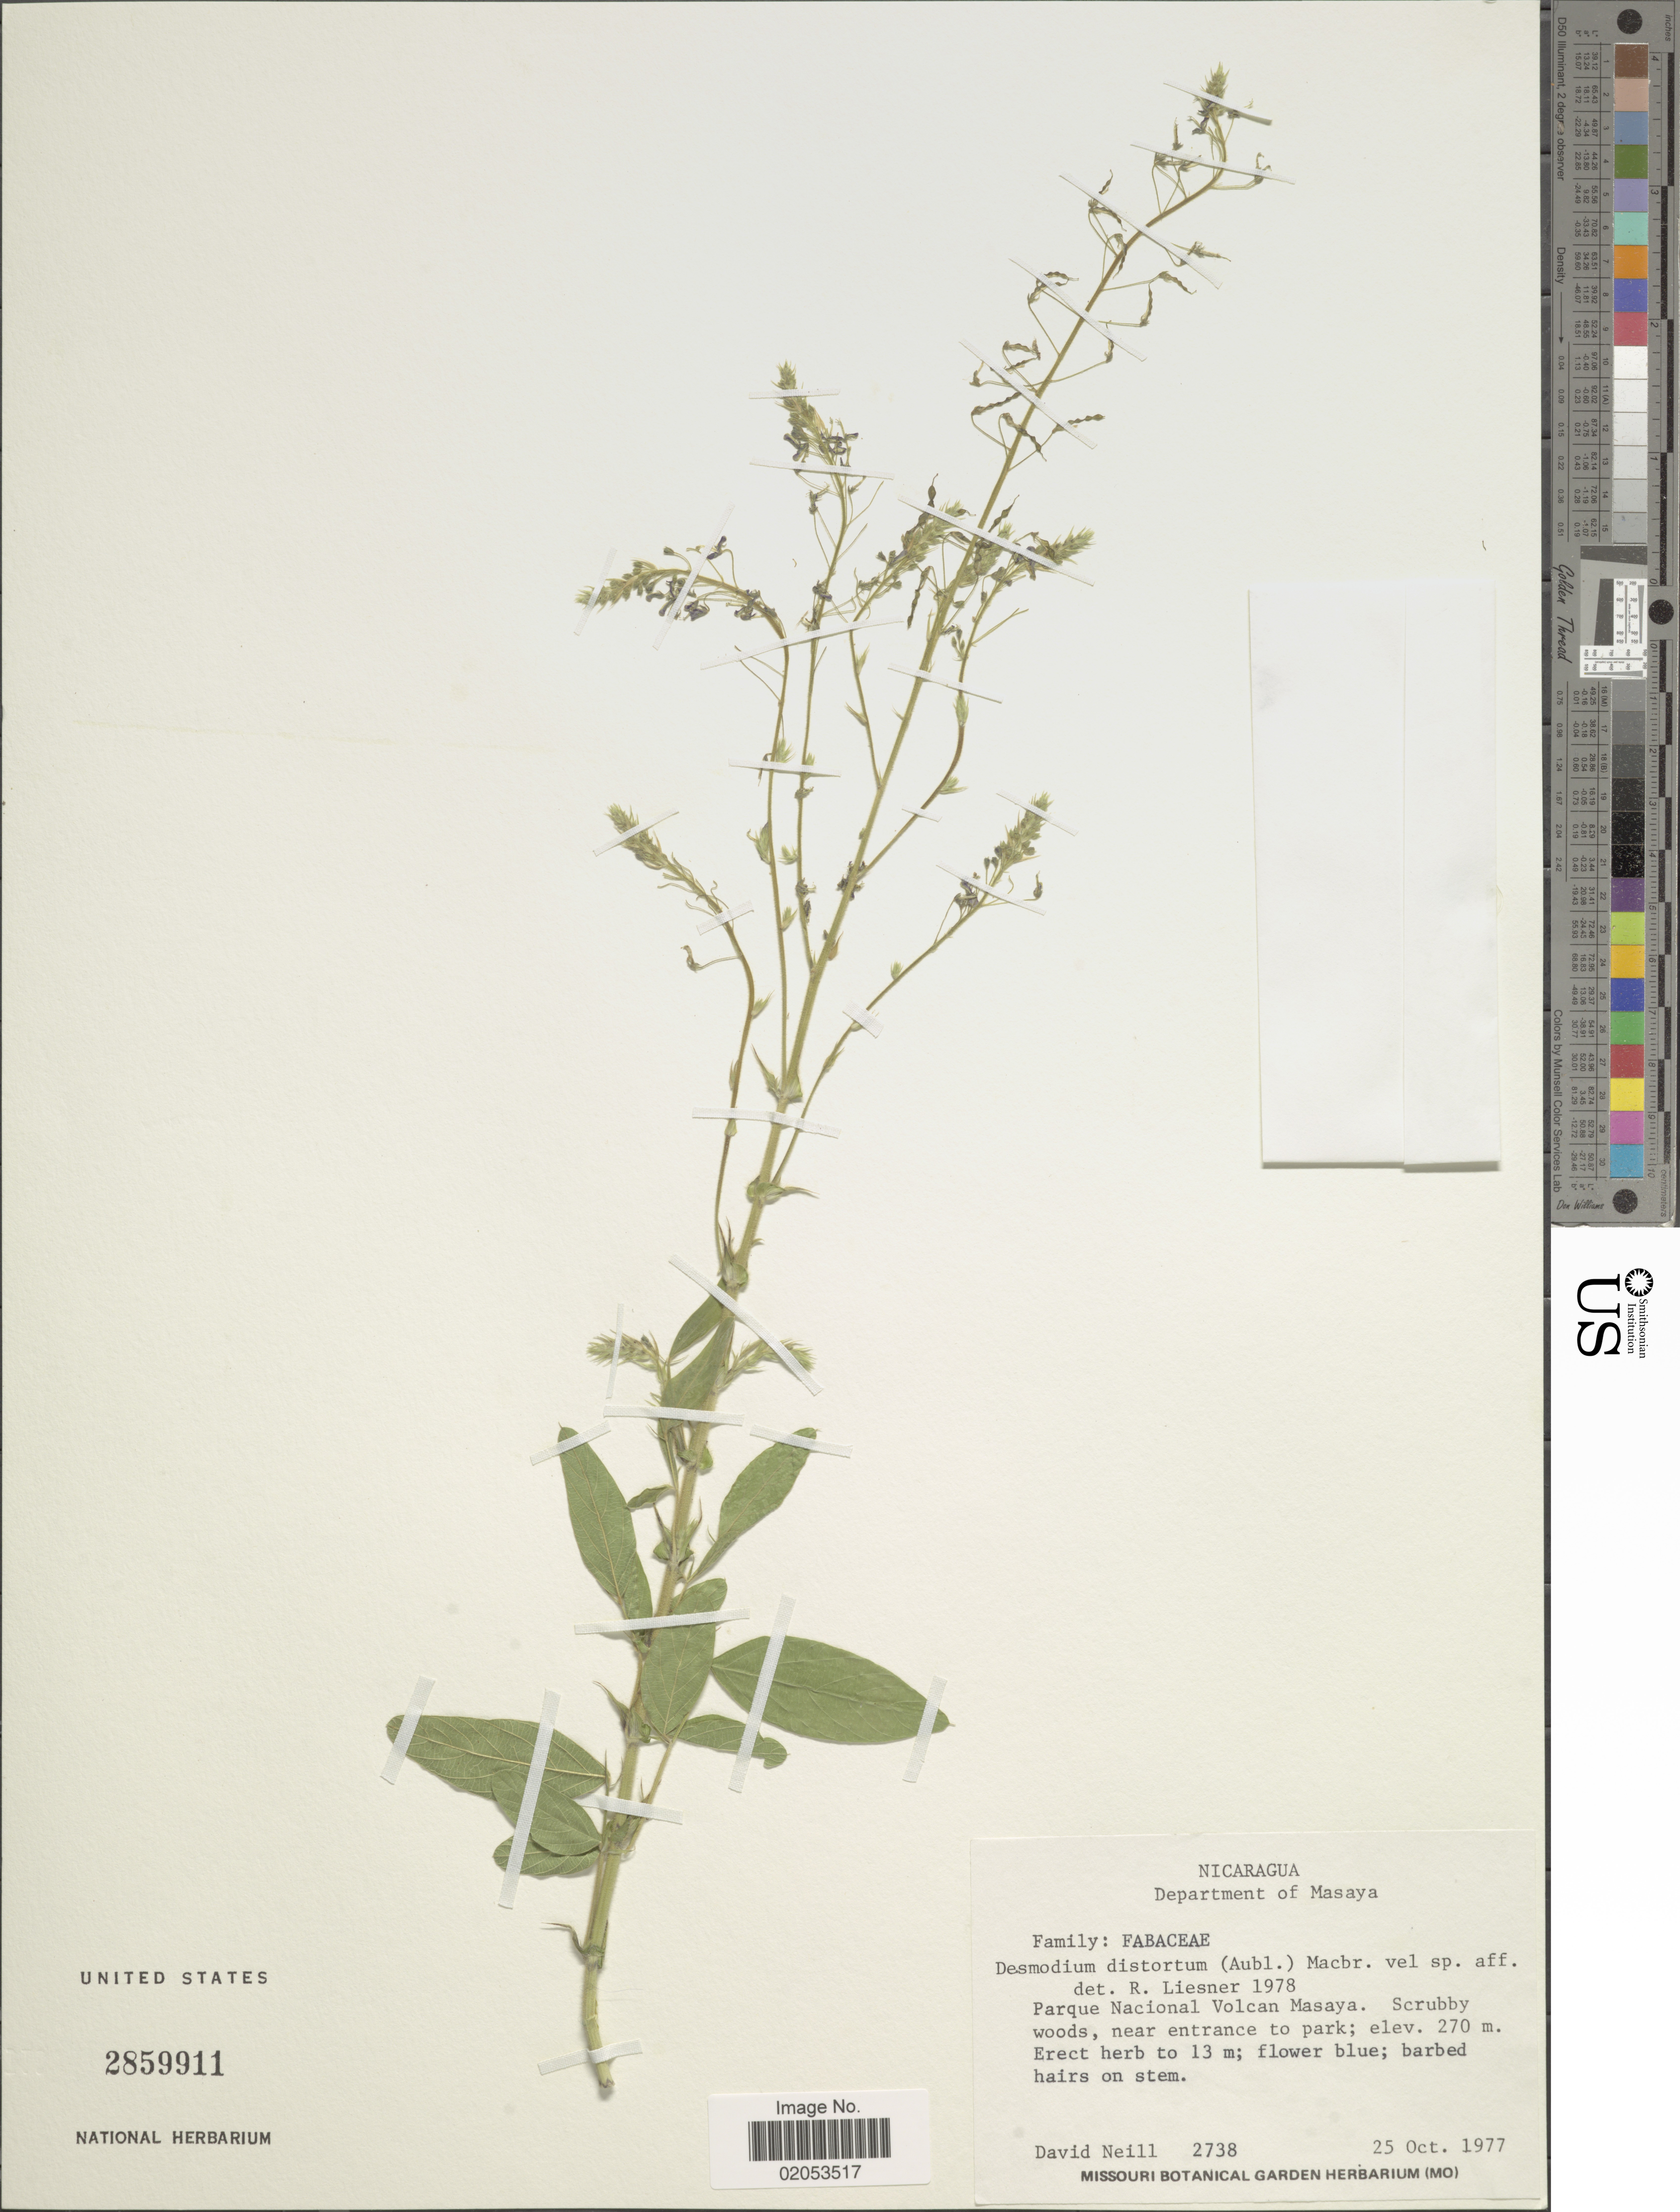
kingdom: Plantae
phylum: Tracheophyta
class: Magnoliopsida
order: Fabales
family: Fabaceae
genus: Desmodium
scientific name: Desmodium distortum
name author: (Aubl.) J.F. Macbr.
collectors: D. Neill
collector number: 2738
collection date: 1977-10-25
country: Nicaragua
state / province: Masaya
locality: Department of Masaya, parque Nacional Volcan Masaya. Scrubby woods, near entrance to park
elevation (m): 270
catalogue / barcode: US 2859911